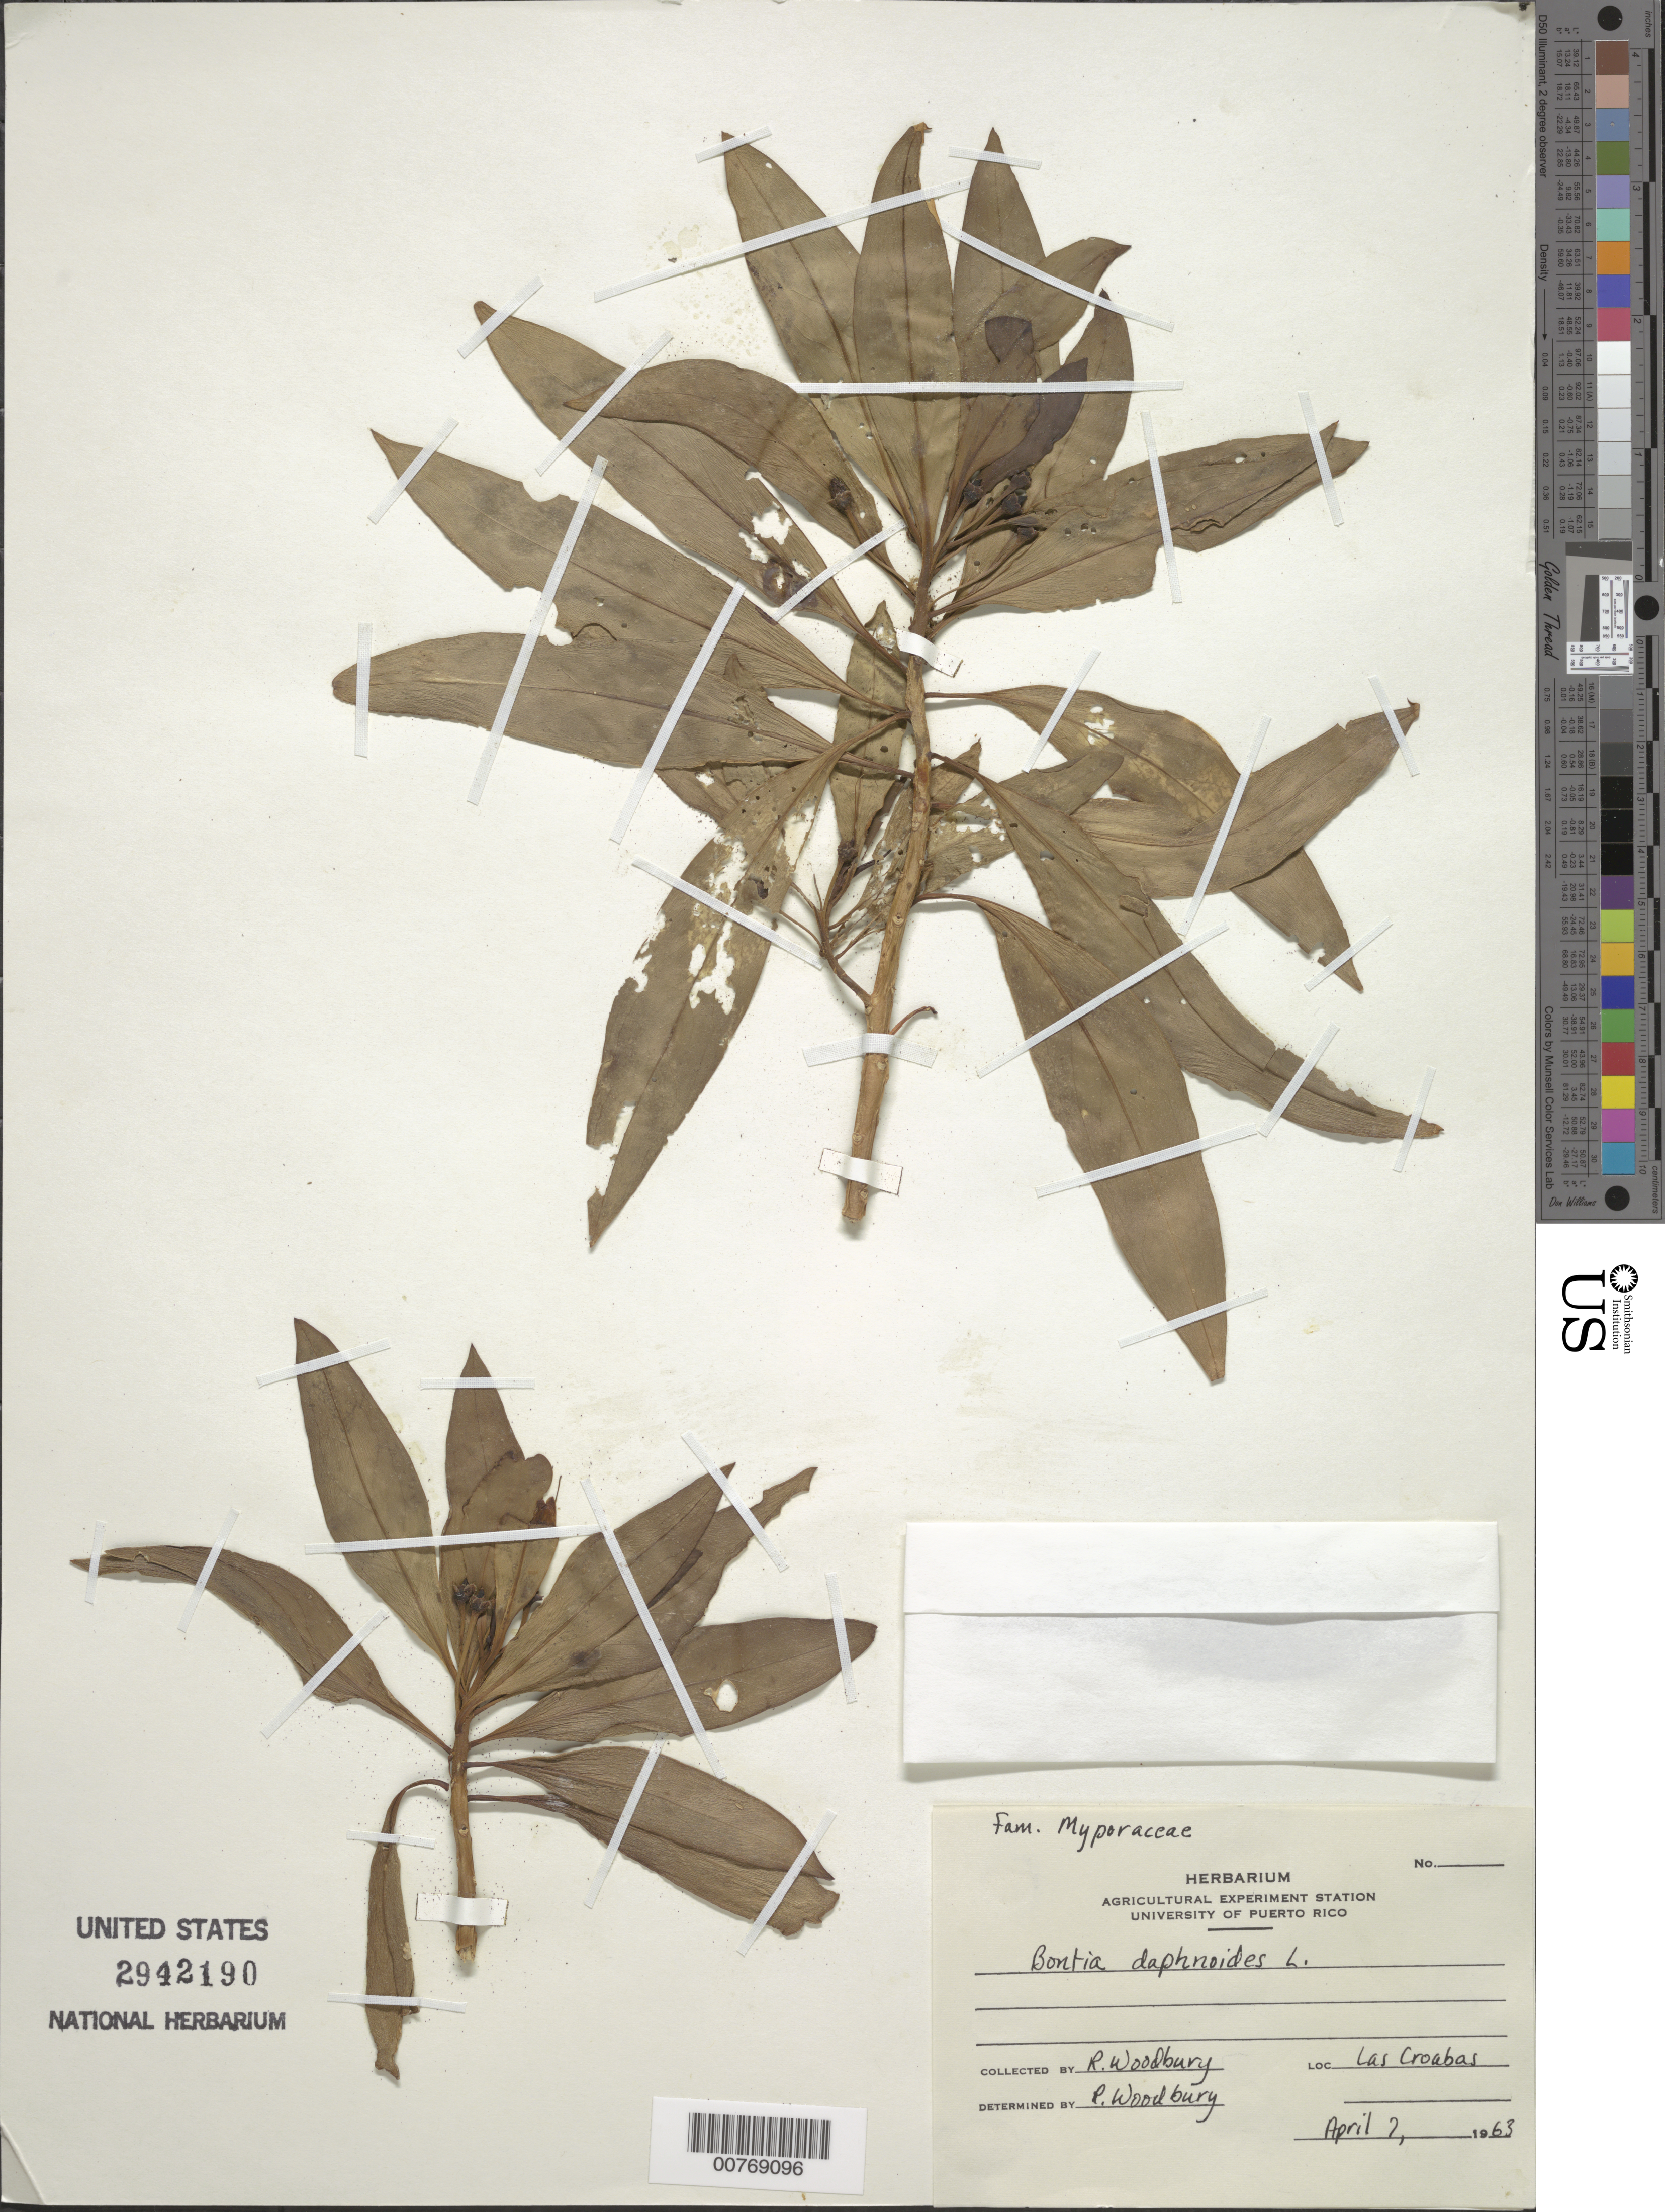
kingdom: Plantae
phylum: Tracheophyta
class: Magnoliopsida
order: Lamiales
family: Scrophulariaceae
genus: Bontia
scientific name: Bontia daphnoides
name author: L.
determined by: Woodbury, R. O.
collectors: R. O. Woodbury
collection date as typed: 07 Apr 1963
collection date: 1963-04-07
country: Puerto Rico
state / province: Fajardo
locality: Las Croabas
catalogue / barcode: US 2942190